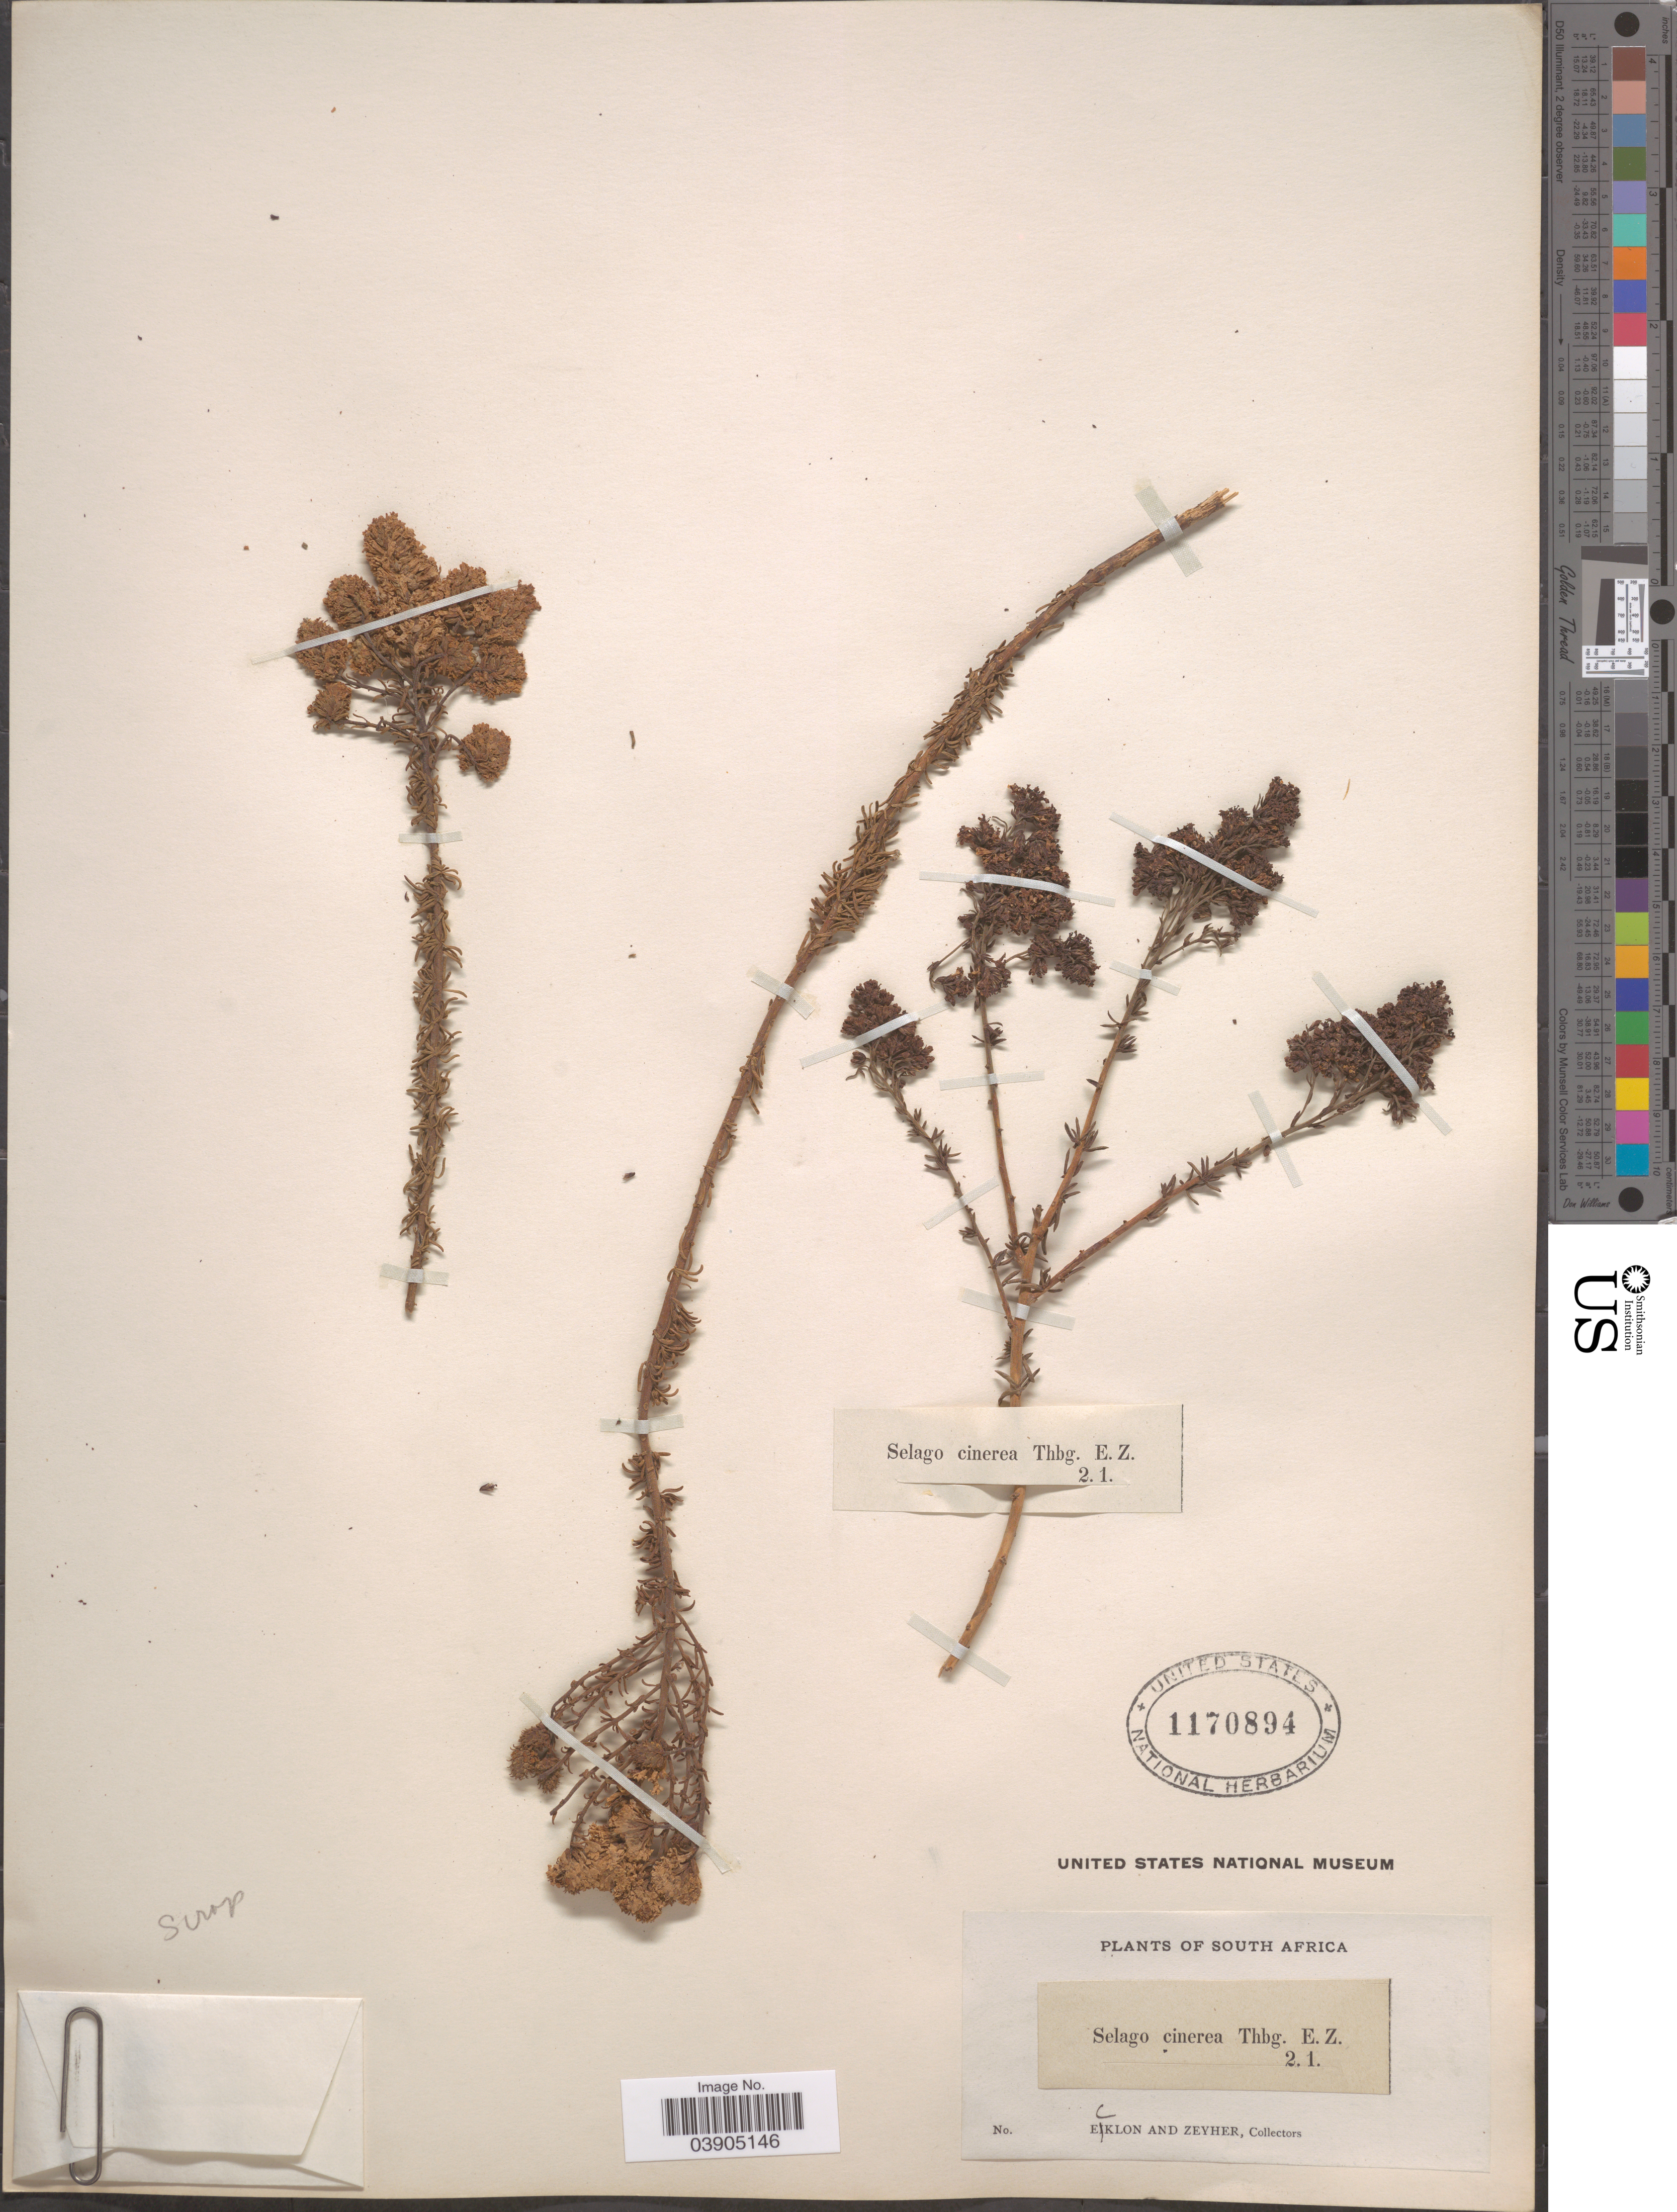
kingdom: Plantae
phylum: Tracheophyta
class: Magnoliopsida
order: Lamiales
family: Scrophulariaceae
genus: Selago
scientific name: Selago cinerea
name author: L. f.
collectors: -. Ecklon & -. Zeyher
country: South Africa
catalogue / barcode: US 1170894